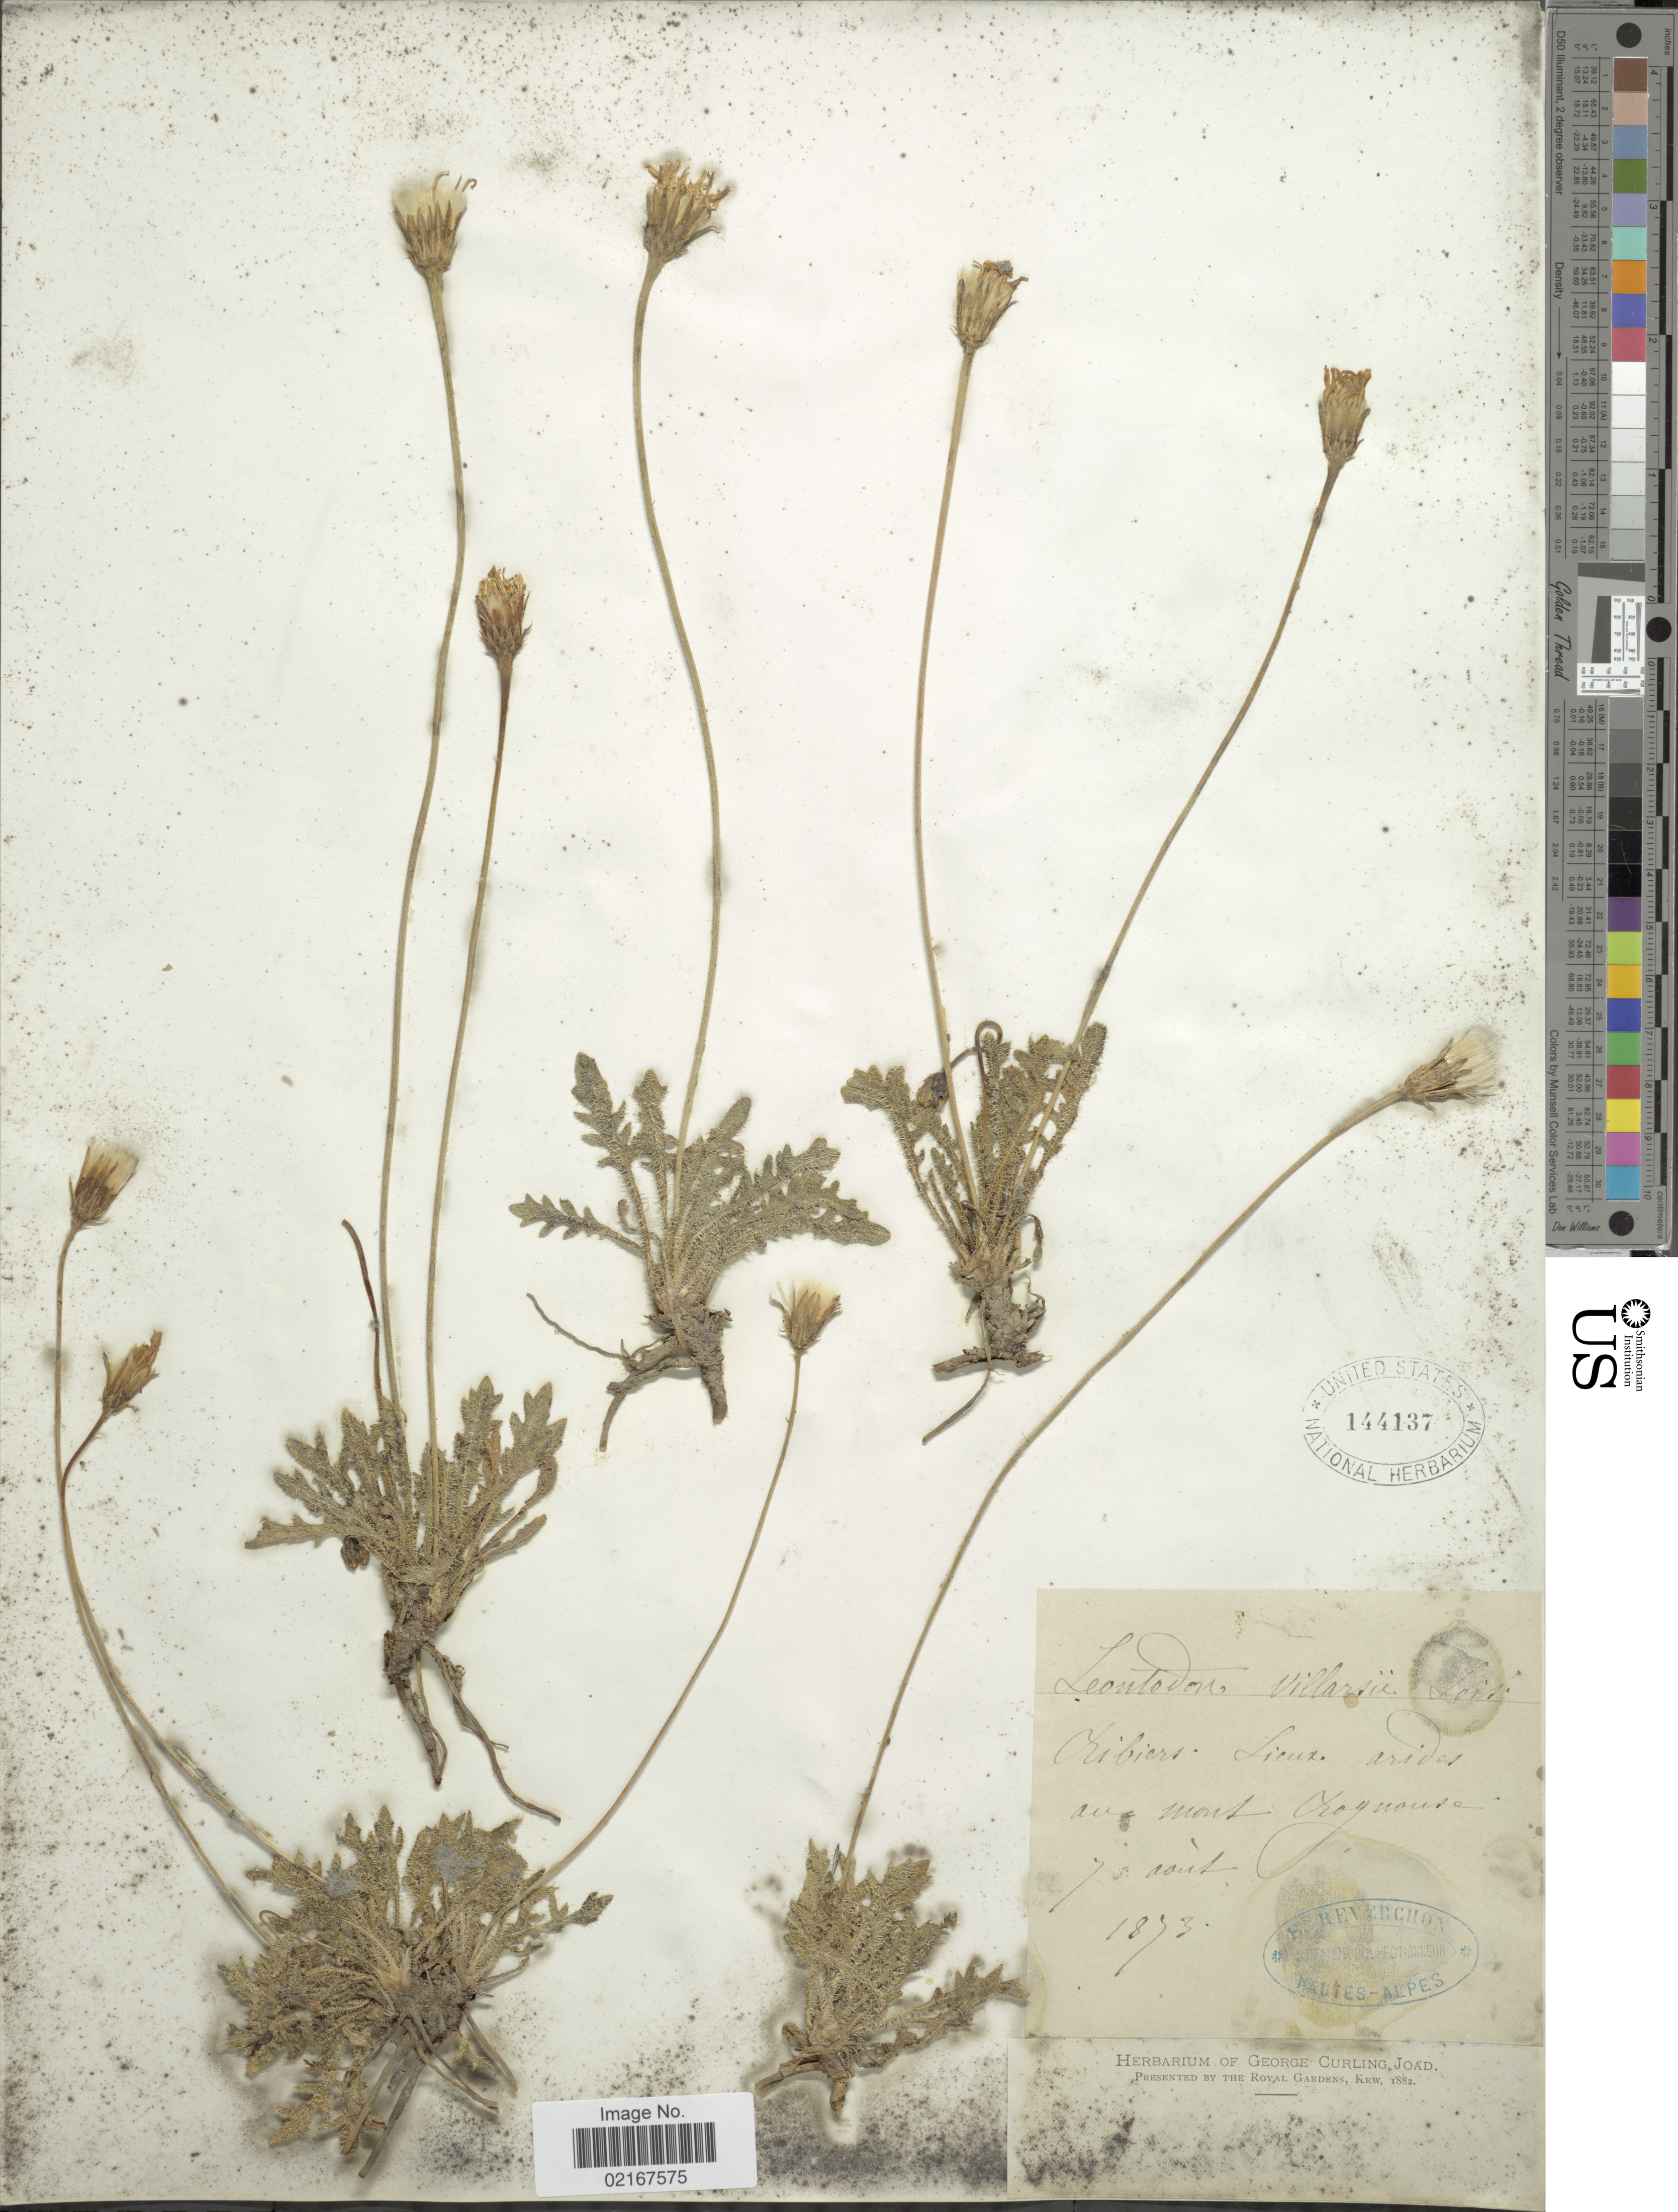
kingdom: Plantae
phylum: Tracheophyta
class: Magnoliopsida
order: Asterales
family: Asteraceae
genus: Leontodon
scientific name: Leontodon hirtus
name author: L.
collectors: E. Reverchon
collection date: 1873-08-07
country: France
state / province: Provence-Alpes-Côte d'Azur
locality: Ribiers, lieux arides au Mont Rognouse.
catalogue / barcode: US 144137